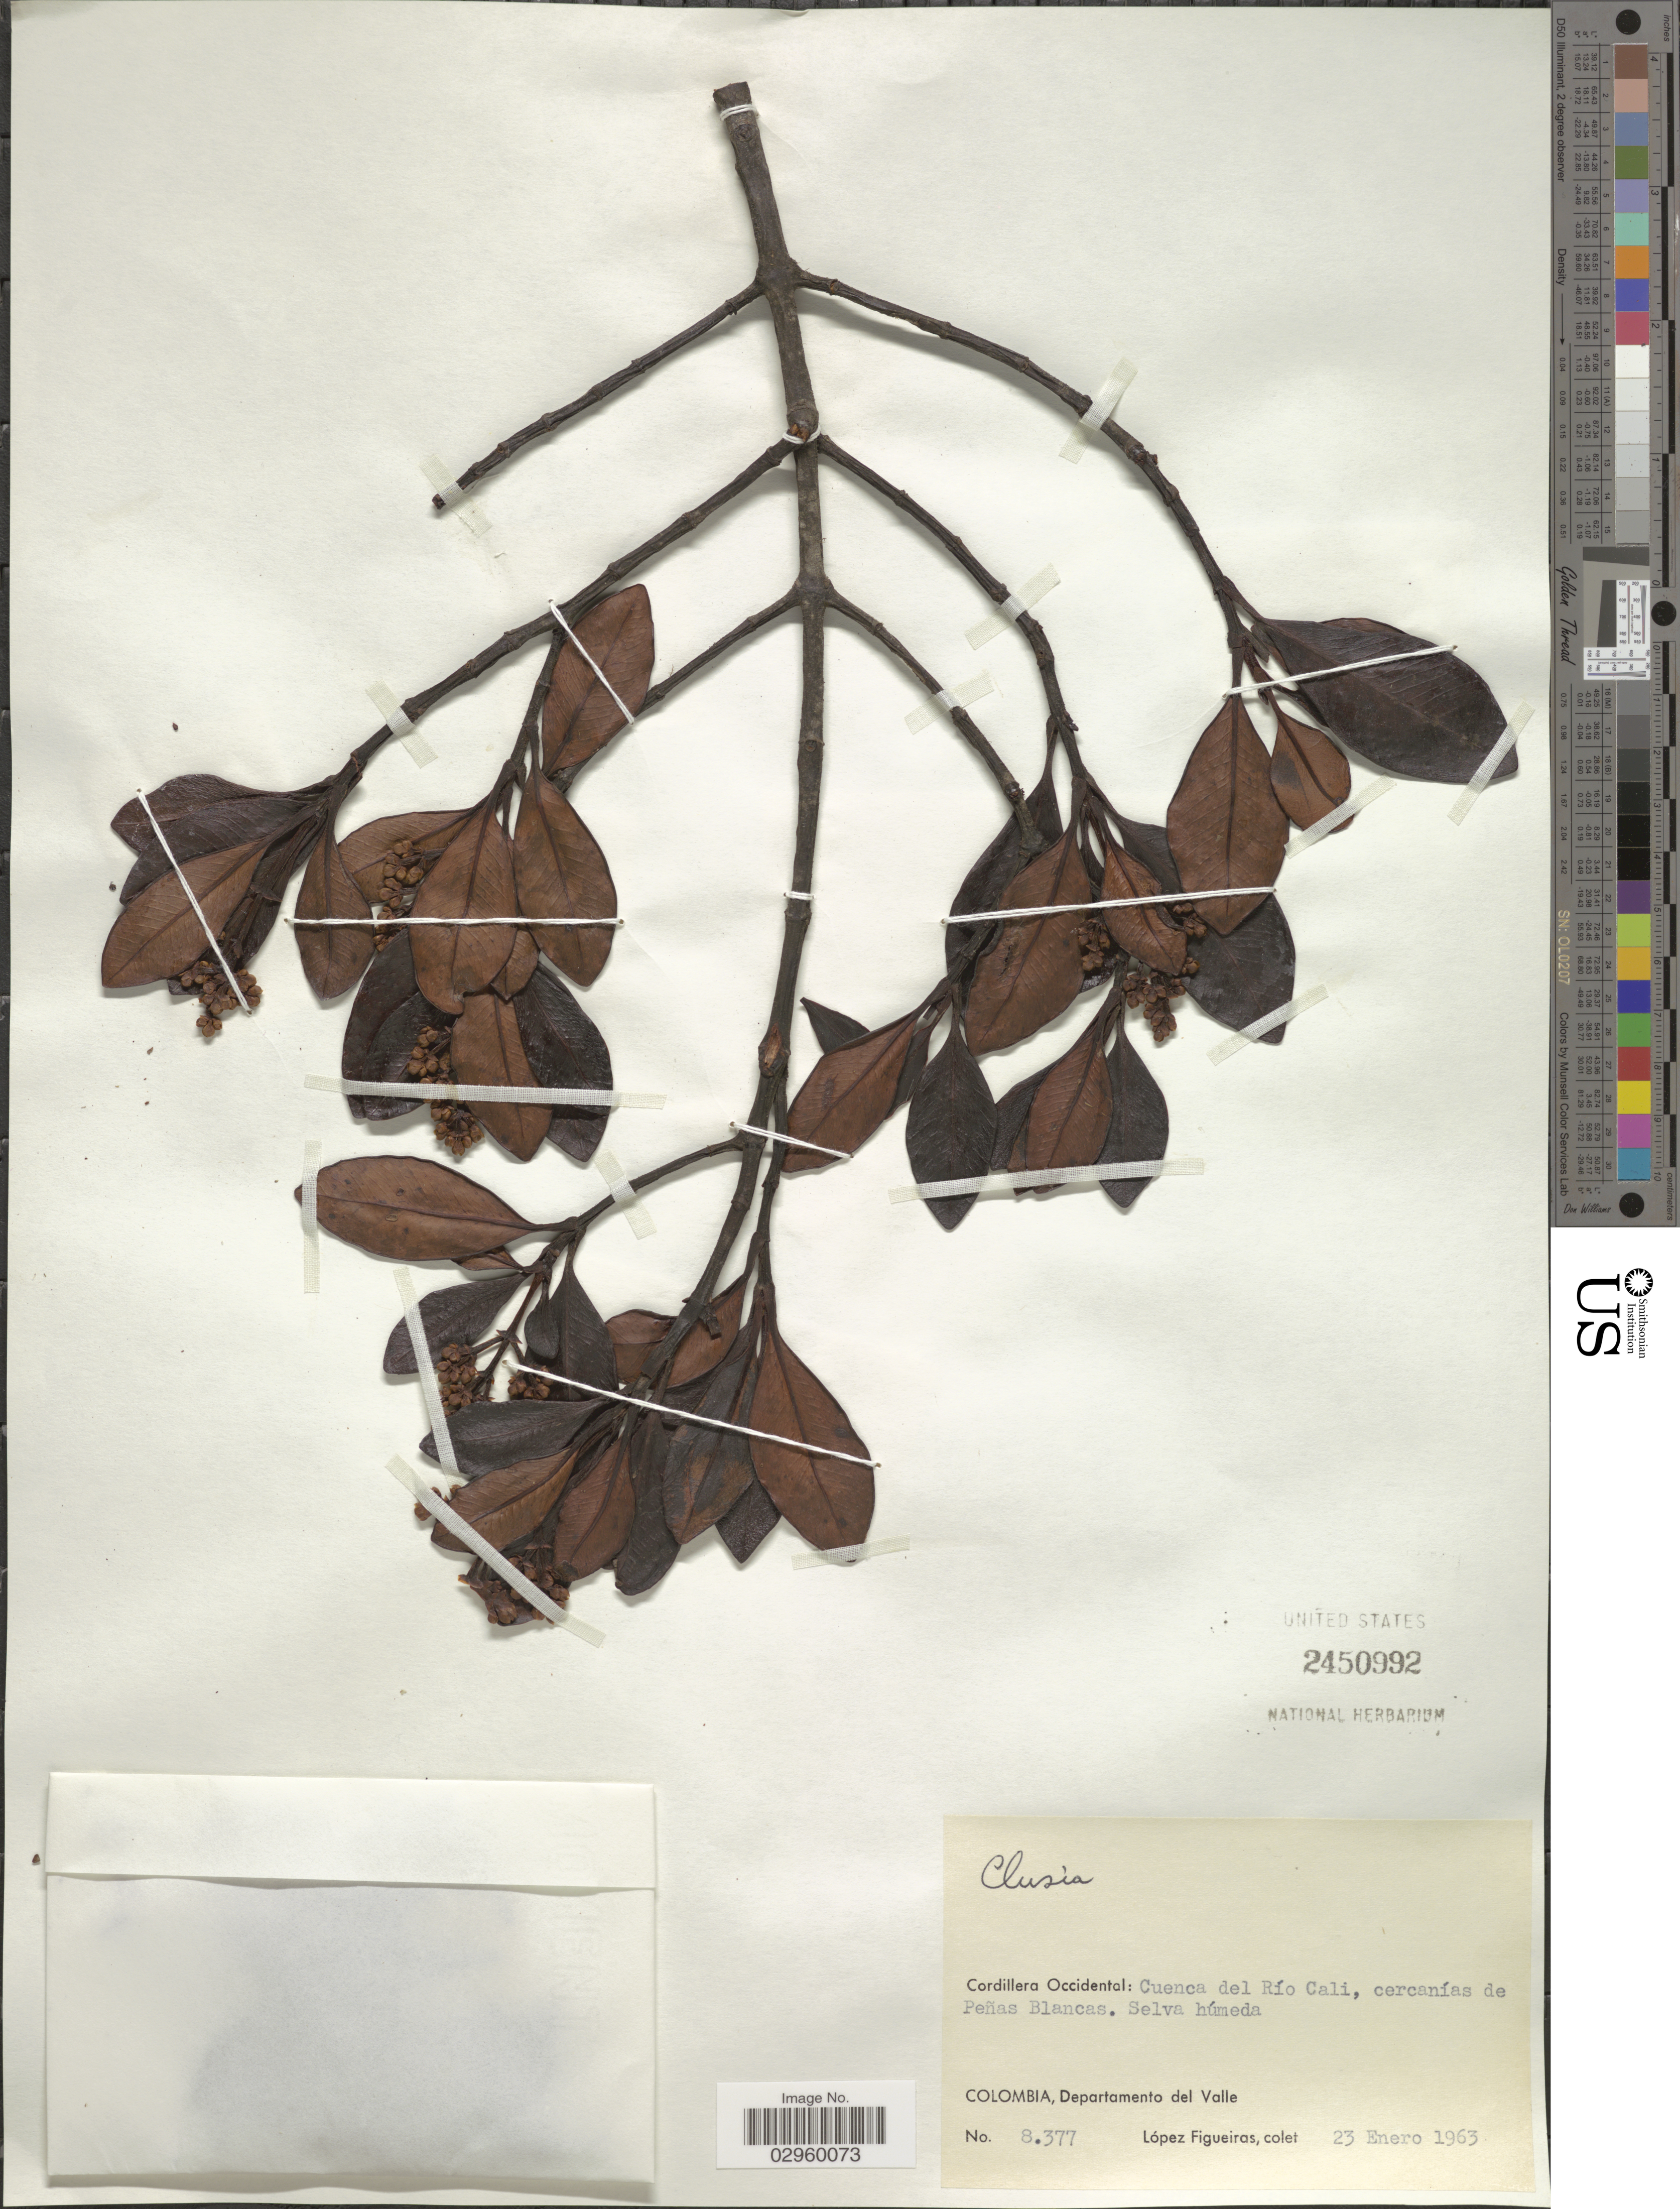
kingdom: Plantae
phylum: Tracheophyta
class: Magnoliopsida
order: Malpighiales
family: Clusiaceae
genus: Clusia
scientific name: Clusia sp.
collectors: M. López Figueiras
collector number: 8377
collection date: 1963-01-23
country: Colombia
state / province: Valle del Cauca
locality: Departamento del Valle, Cordillera Occidental: Cuenca del Río Cali, cercanías de Peñas Blancas.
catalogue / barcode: US 2450992